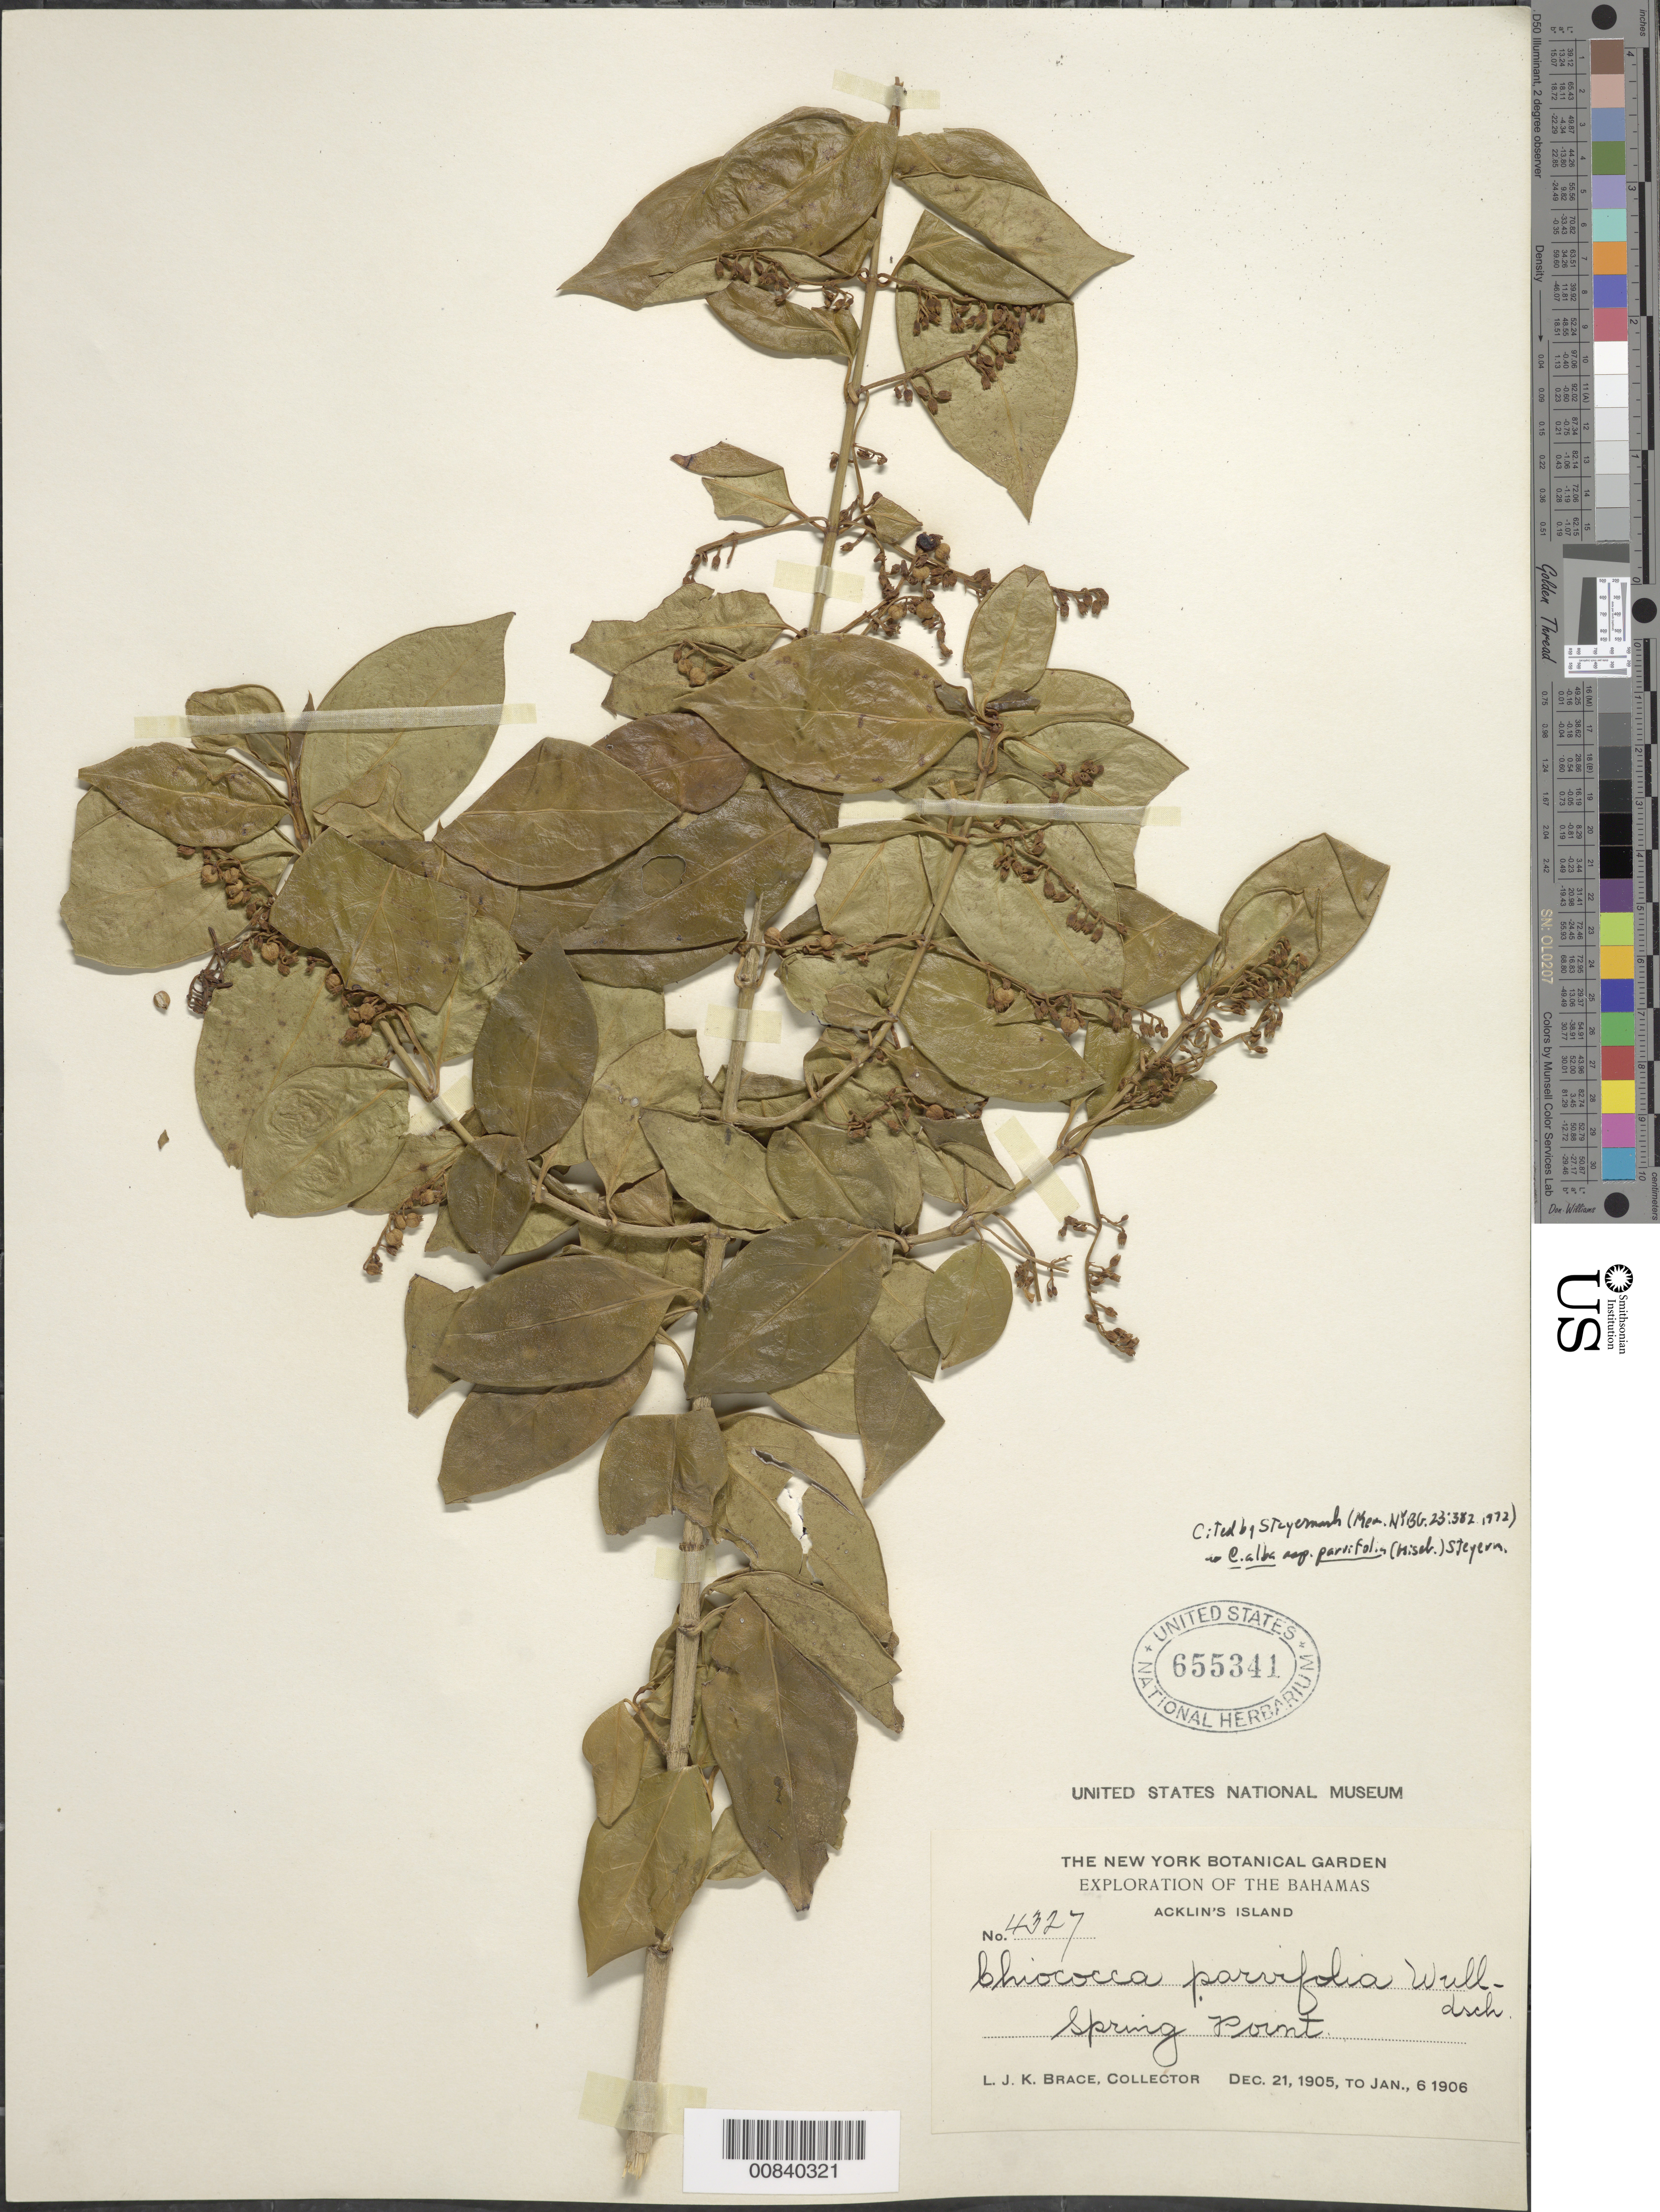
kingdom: Plantae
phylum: Tracheophyta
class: Magnoliopsida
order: Gentianales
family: Rubiaceae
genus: Chiococca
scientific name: Chiococca alba subsp. alba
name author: (L.) Hitchc.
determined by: Steyermark, --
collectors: L. J. K. Brace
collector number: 4327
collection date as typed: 21 Dec 1905 to 06 Jan 1906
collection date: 1905-12-21/1906-01-06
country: Bahamas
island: Acklins I.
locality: Acklin's Island. Spring Point.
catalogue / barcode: US 655341